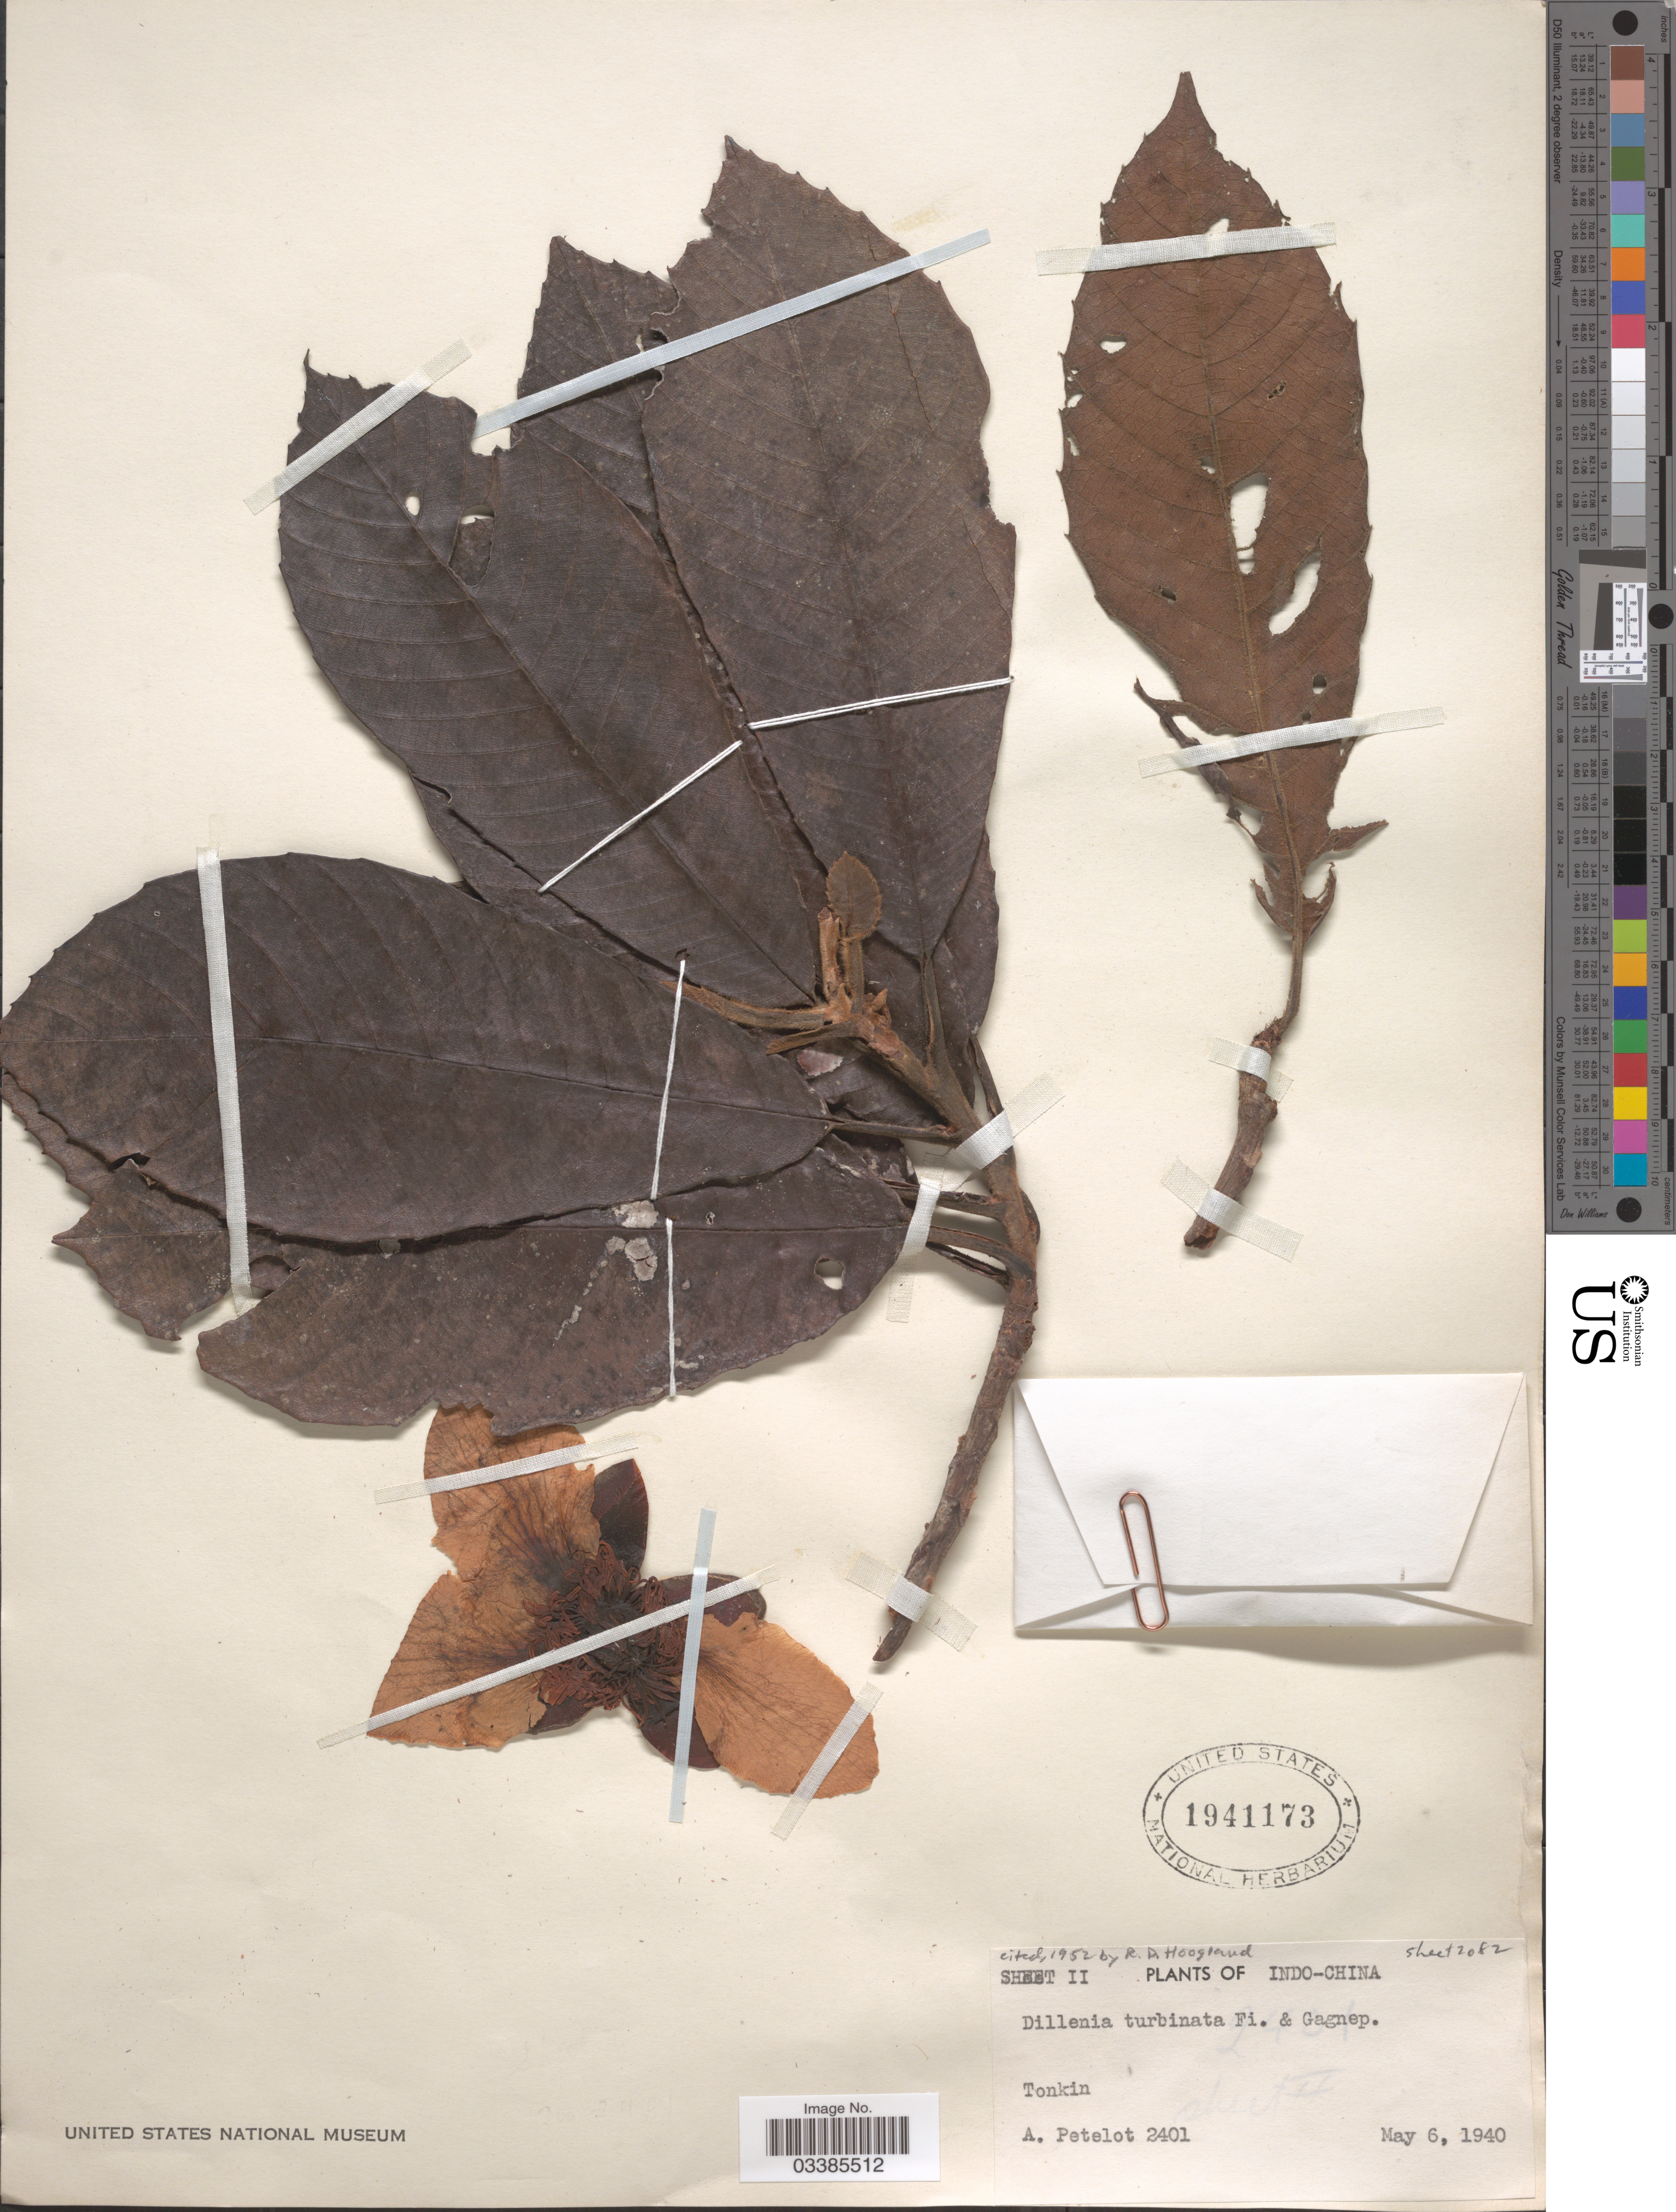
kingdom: Plantae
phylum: Tracheophyta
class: Magnoliopsida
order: Dilleniales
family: Dilleniaceae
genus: Dillenia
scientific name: Dillenia turbinata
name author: Finet & Gagnep.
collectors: A. Petelot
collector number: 2401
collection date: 1940-05-06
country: Vietnam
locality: Indo-China, Tonkin.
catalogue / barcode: US 1941173